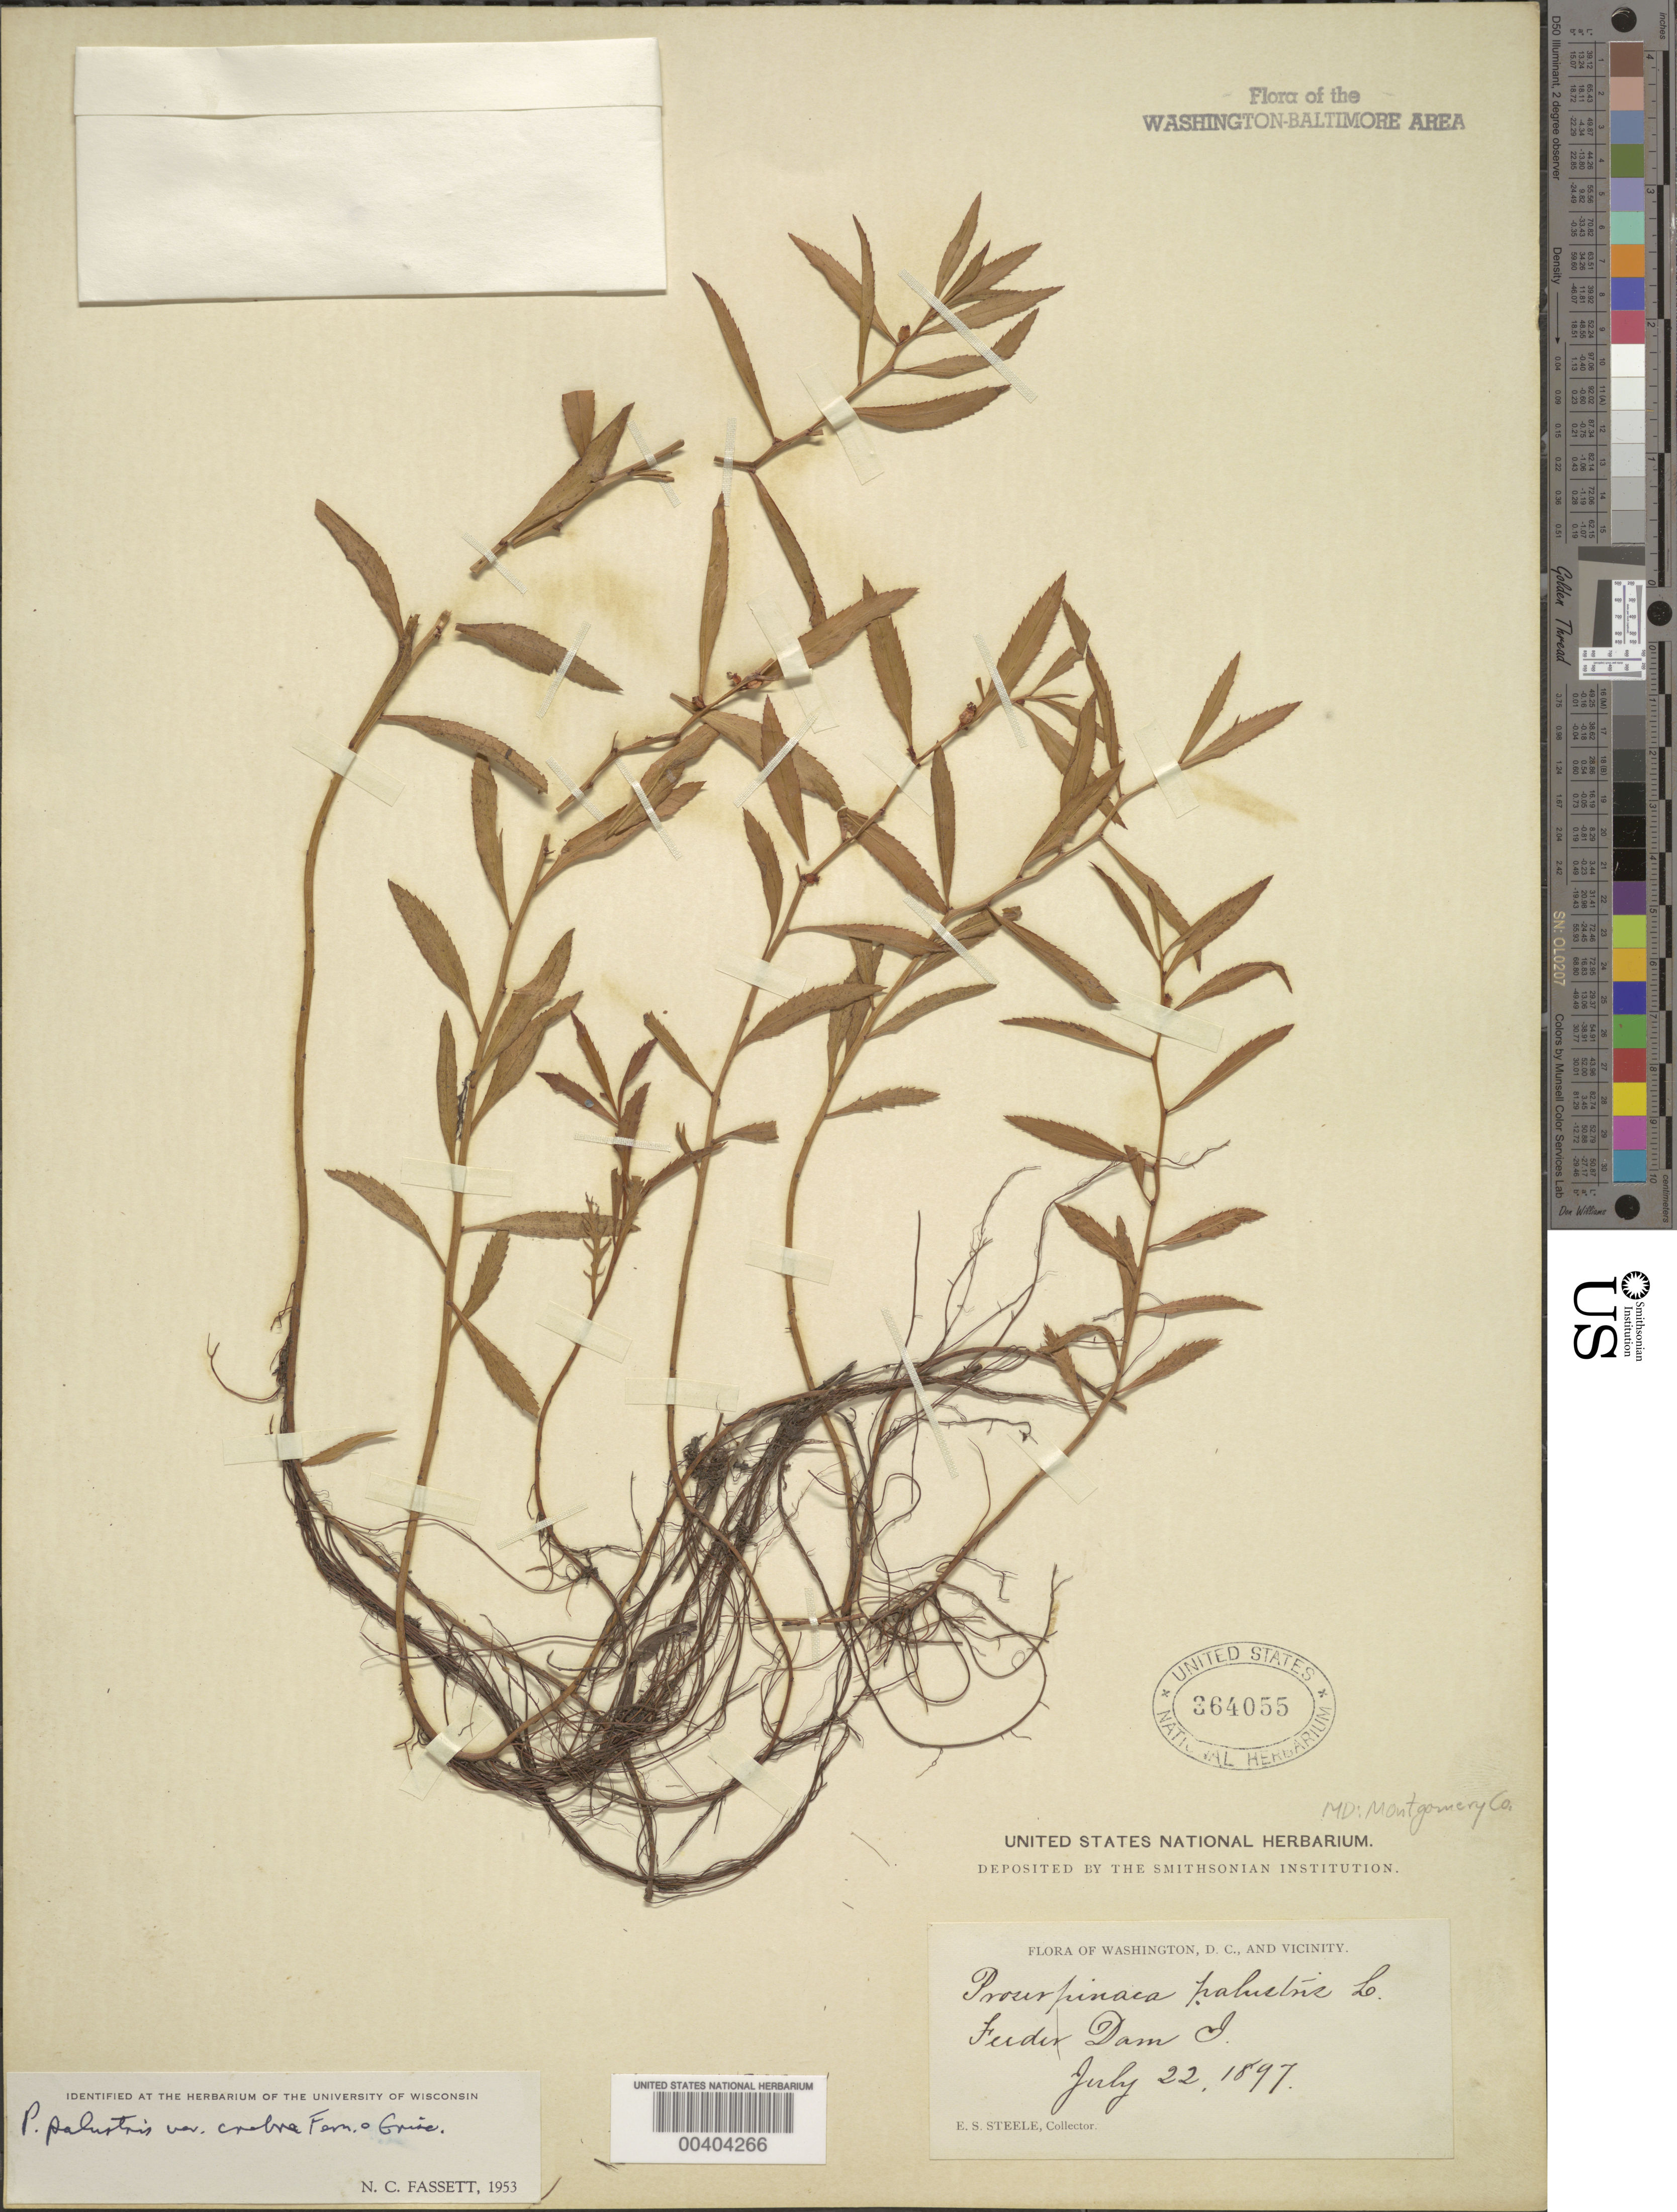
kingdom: Plantae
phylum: Tracheophyta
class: Magnoliopsida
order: Saxifragales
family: Haloragaceae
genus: Proserpinaca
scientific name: Proserpinaca palustris var. crebra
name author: Fernald & Griscom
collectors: E. Steele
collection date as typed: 22 Jul 1897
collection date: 1897-07-22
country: United States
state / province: Maryland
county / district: Montgomery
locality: Feeder Dam I. C. & O. Canal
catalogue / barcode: US 364055